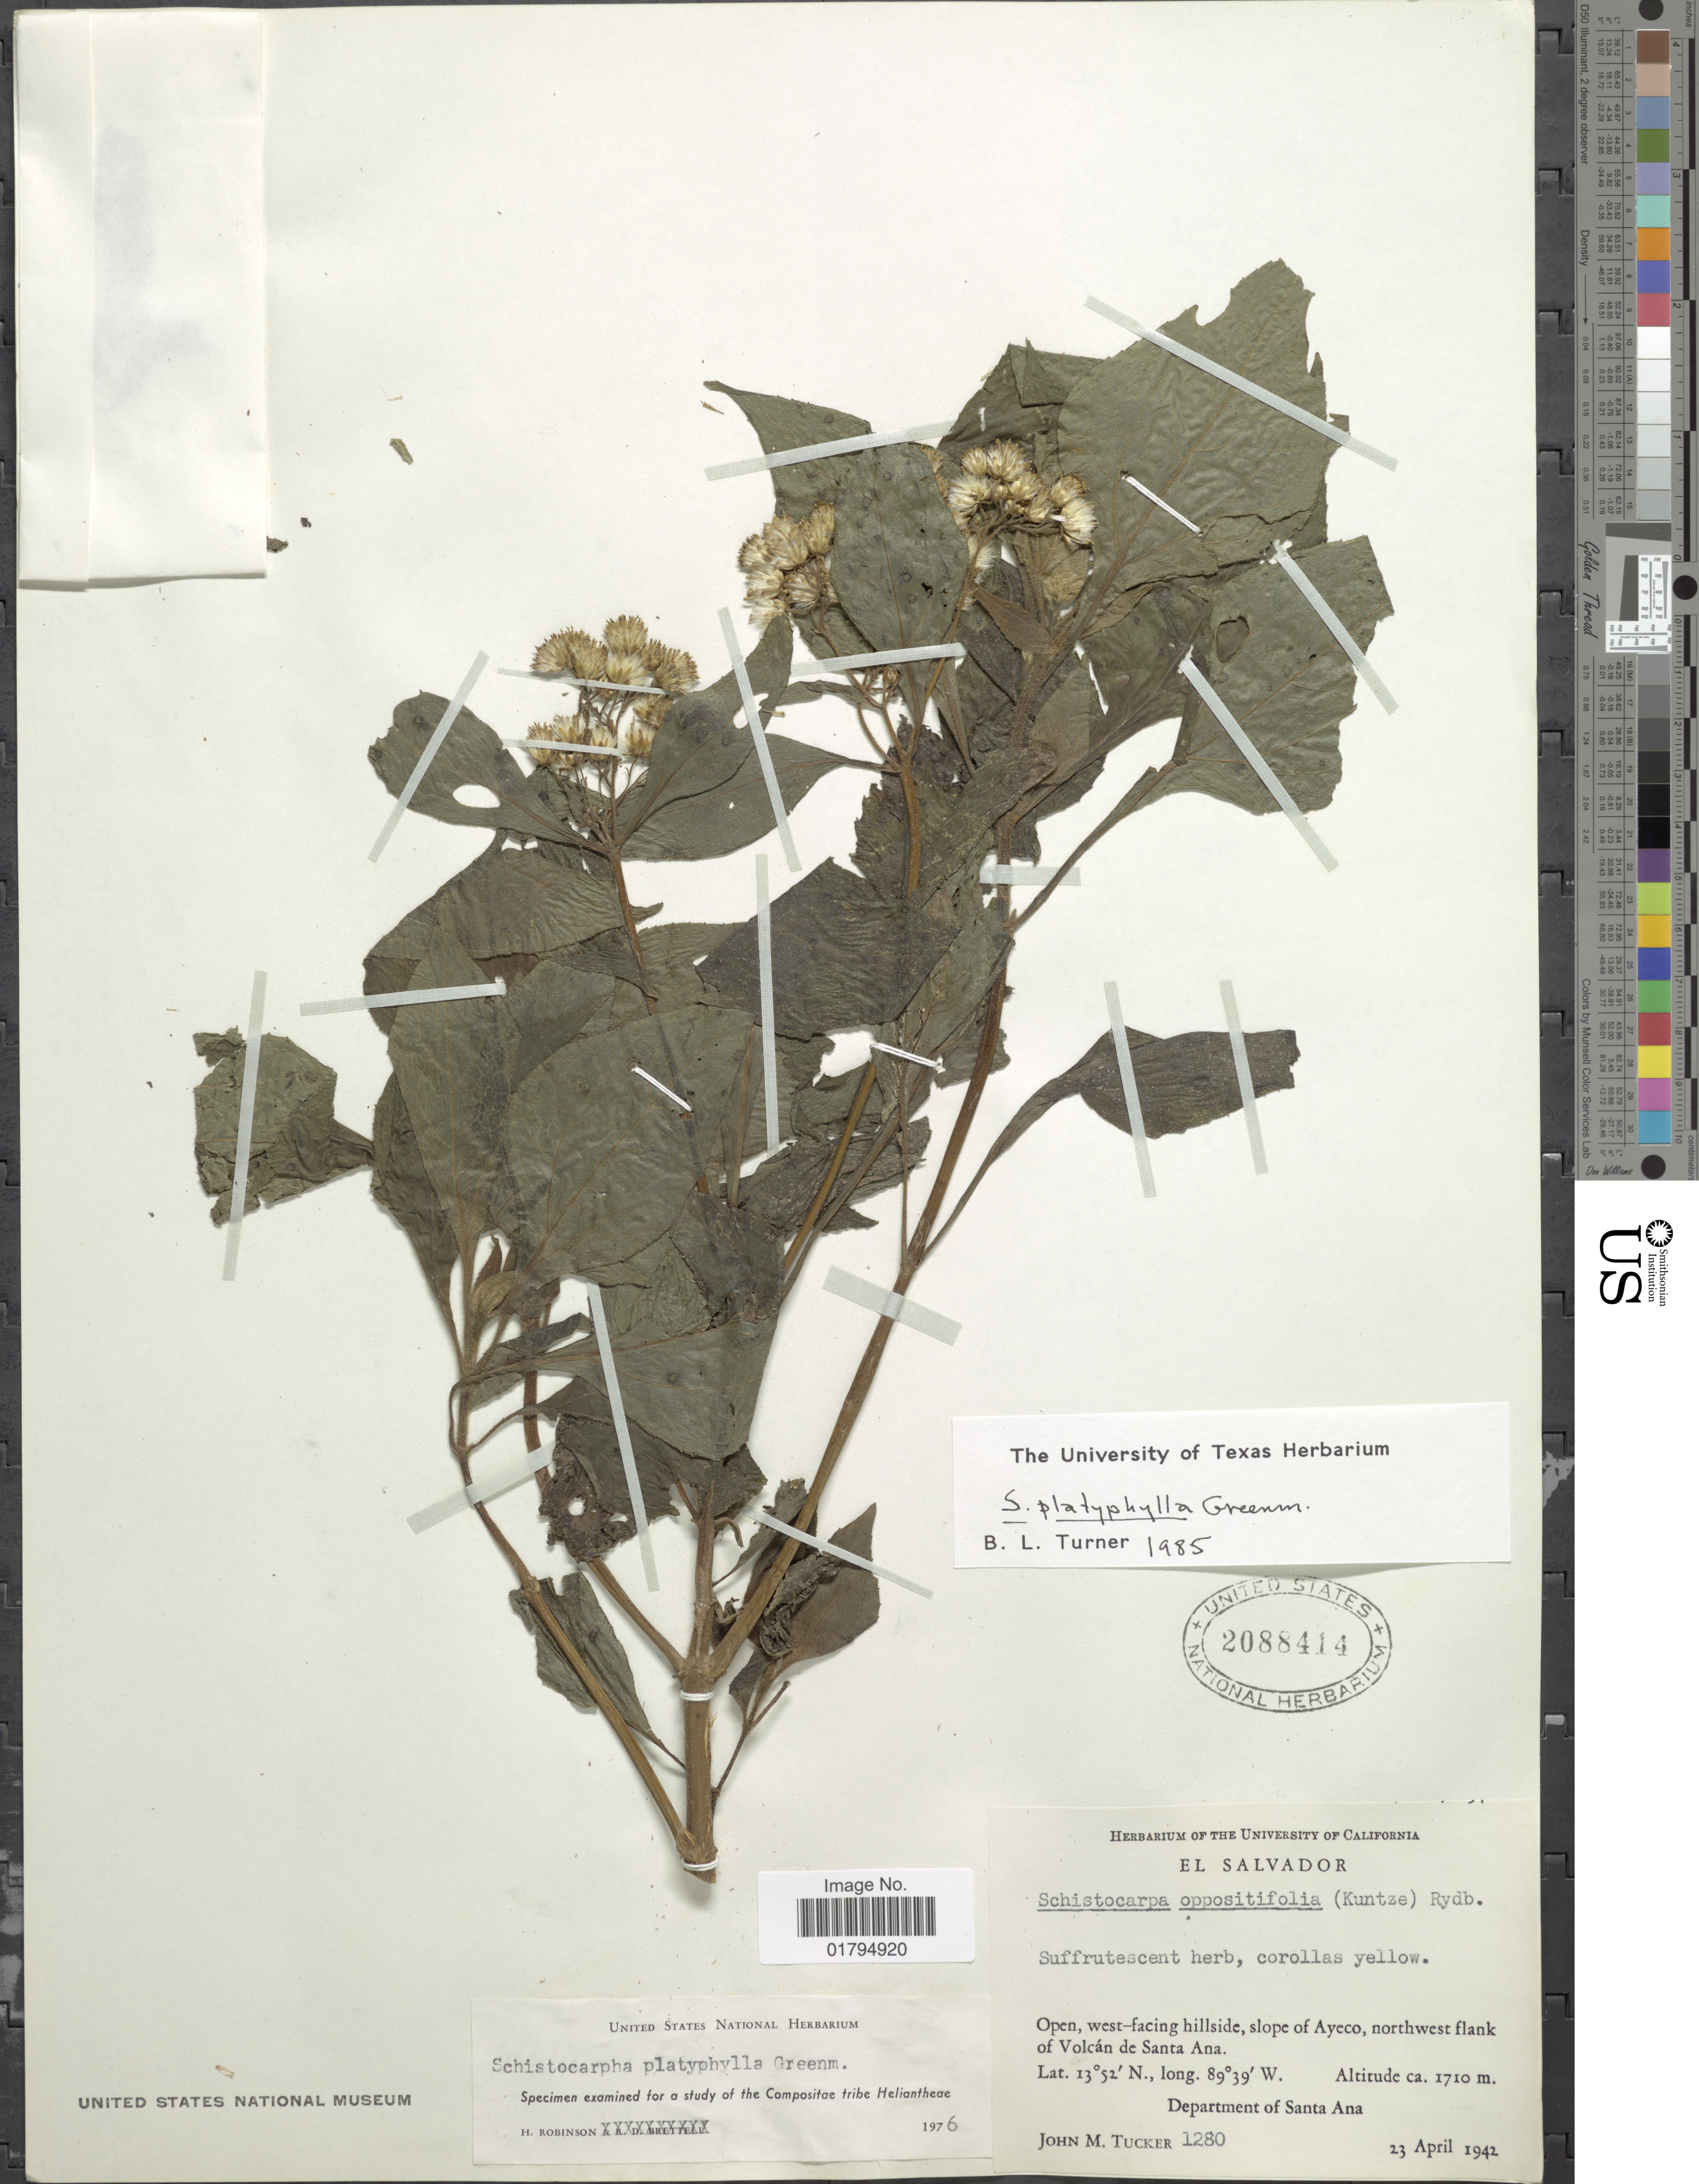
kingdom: Plantae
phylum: Tracheophyta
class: Magnoliopsida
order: Asterales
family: Asteraceae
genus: Schistocarpha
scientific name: Schistocarpha kellermanii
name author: Rydb.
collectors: J. M. Tucker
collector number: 1280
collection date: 1942-04-23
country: El Salvador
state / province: Santa Ana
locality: Slope of Ayeco, northwest flank of Volcan de Santa Ana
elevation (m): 1710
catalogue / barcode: US 2088414